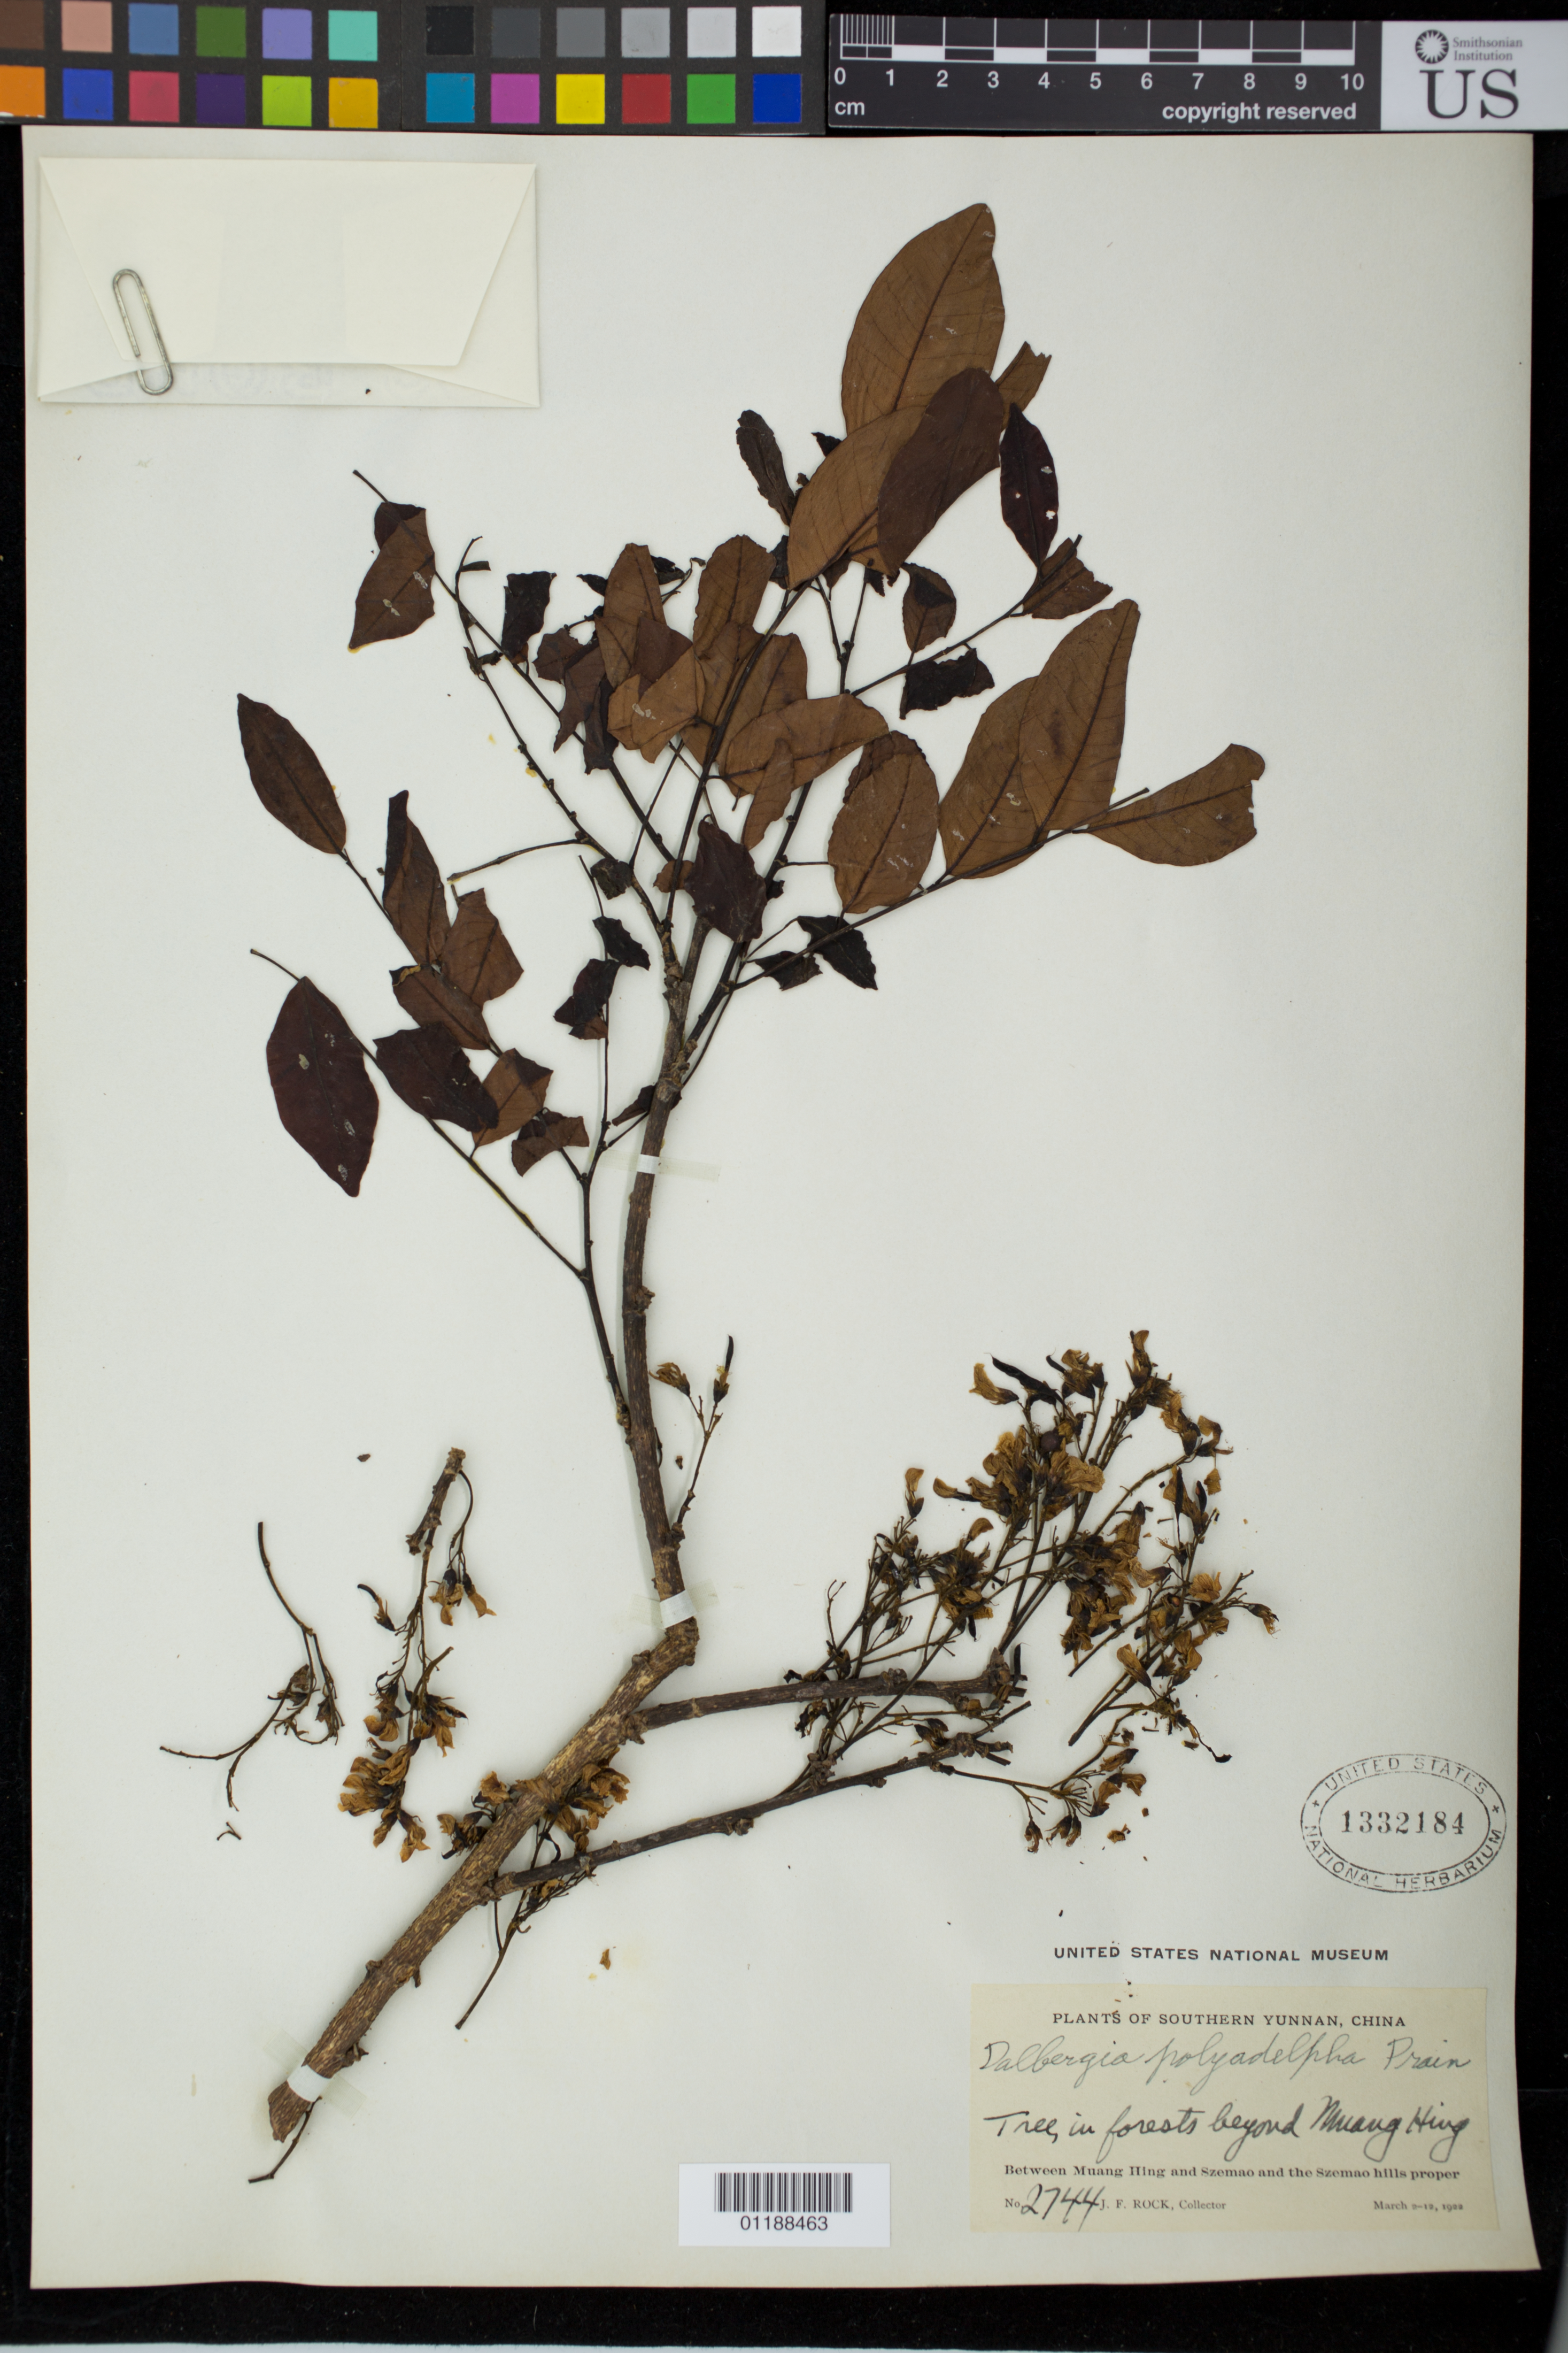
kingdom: Plantae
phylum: Tracheophyta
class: Magnoliopsida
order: Fabales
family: Fabaceae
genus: Dalbergia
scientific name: Dalbergia polyadelpha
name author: Prain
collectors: J. F. Rock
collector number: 2744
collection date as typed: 02 Mar 1922 to 12 Mar 1922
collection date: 1922-03-02/1922-03-12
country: China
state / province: Yunnan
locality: Between Muang Hing and Szemao and Szemao Hills proper.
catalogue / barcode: US 1332184